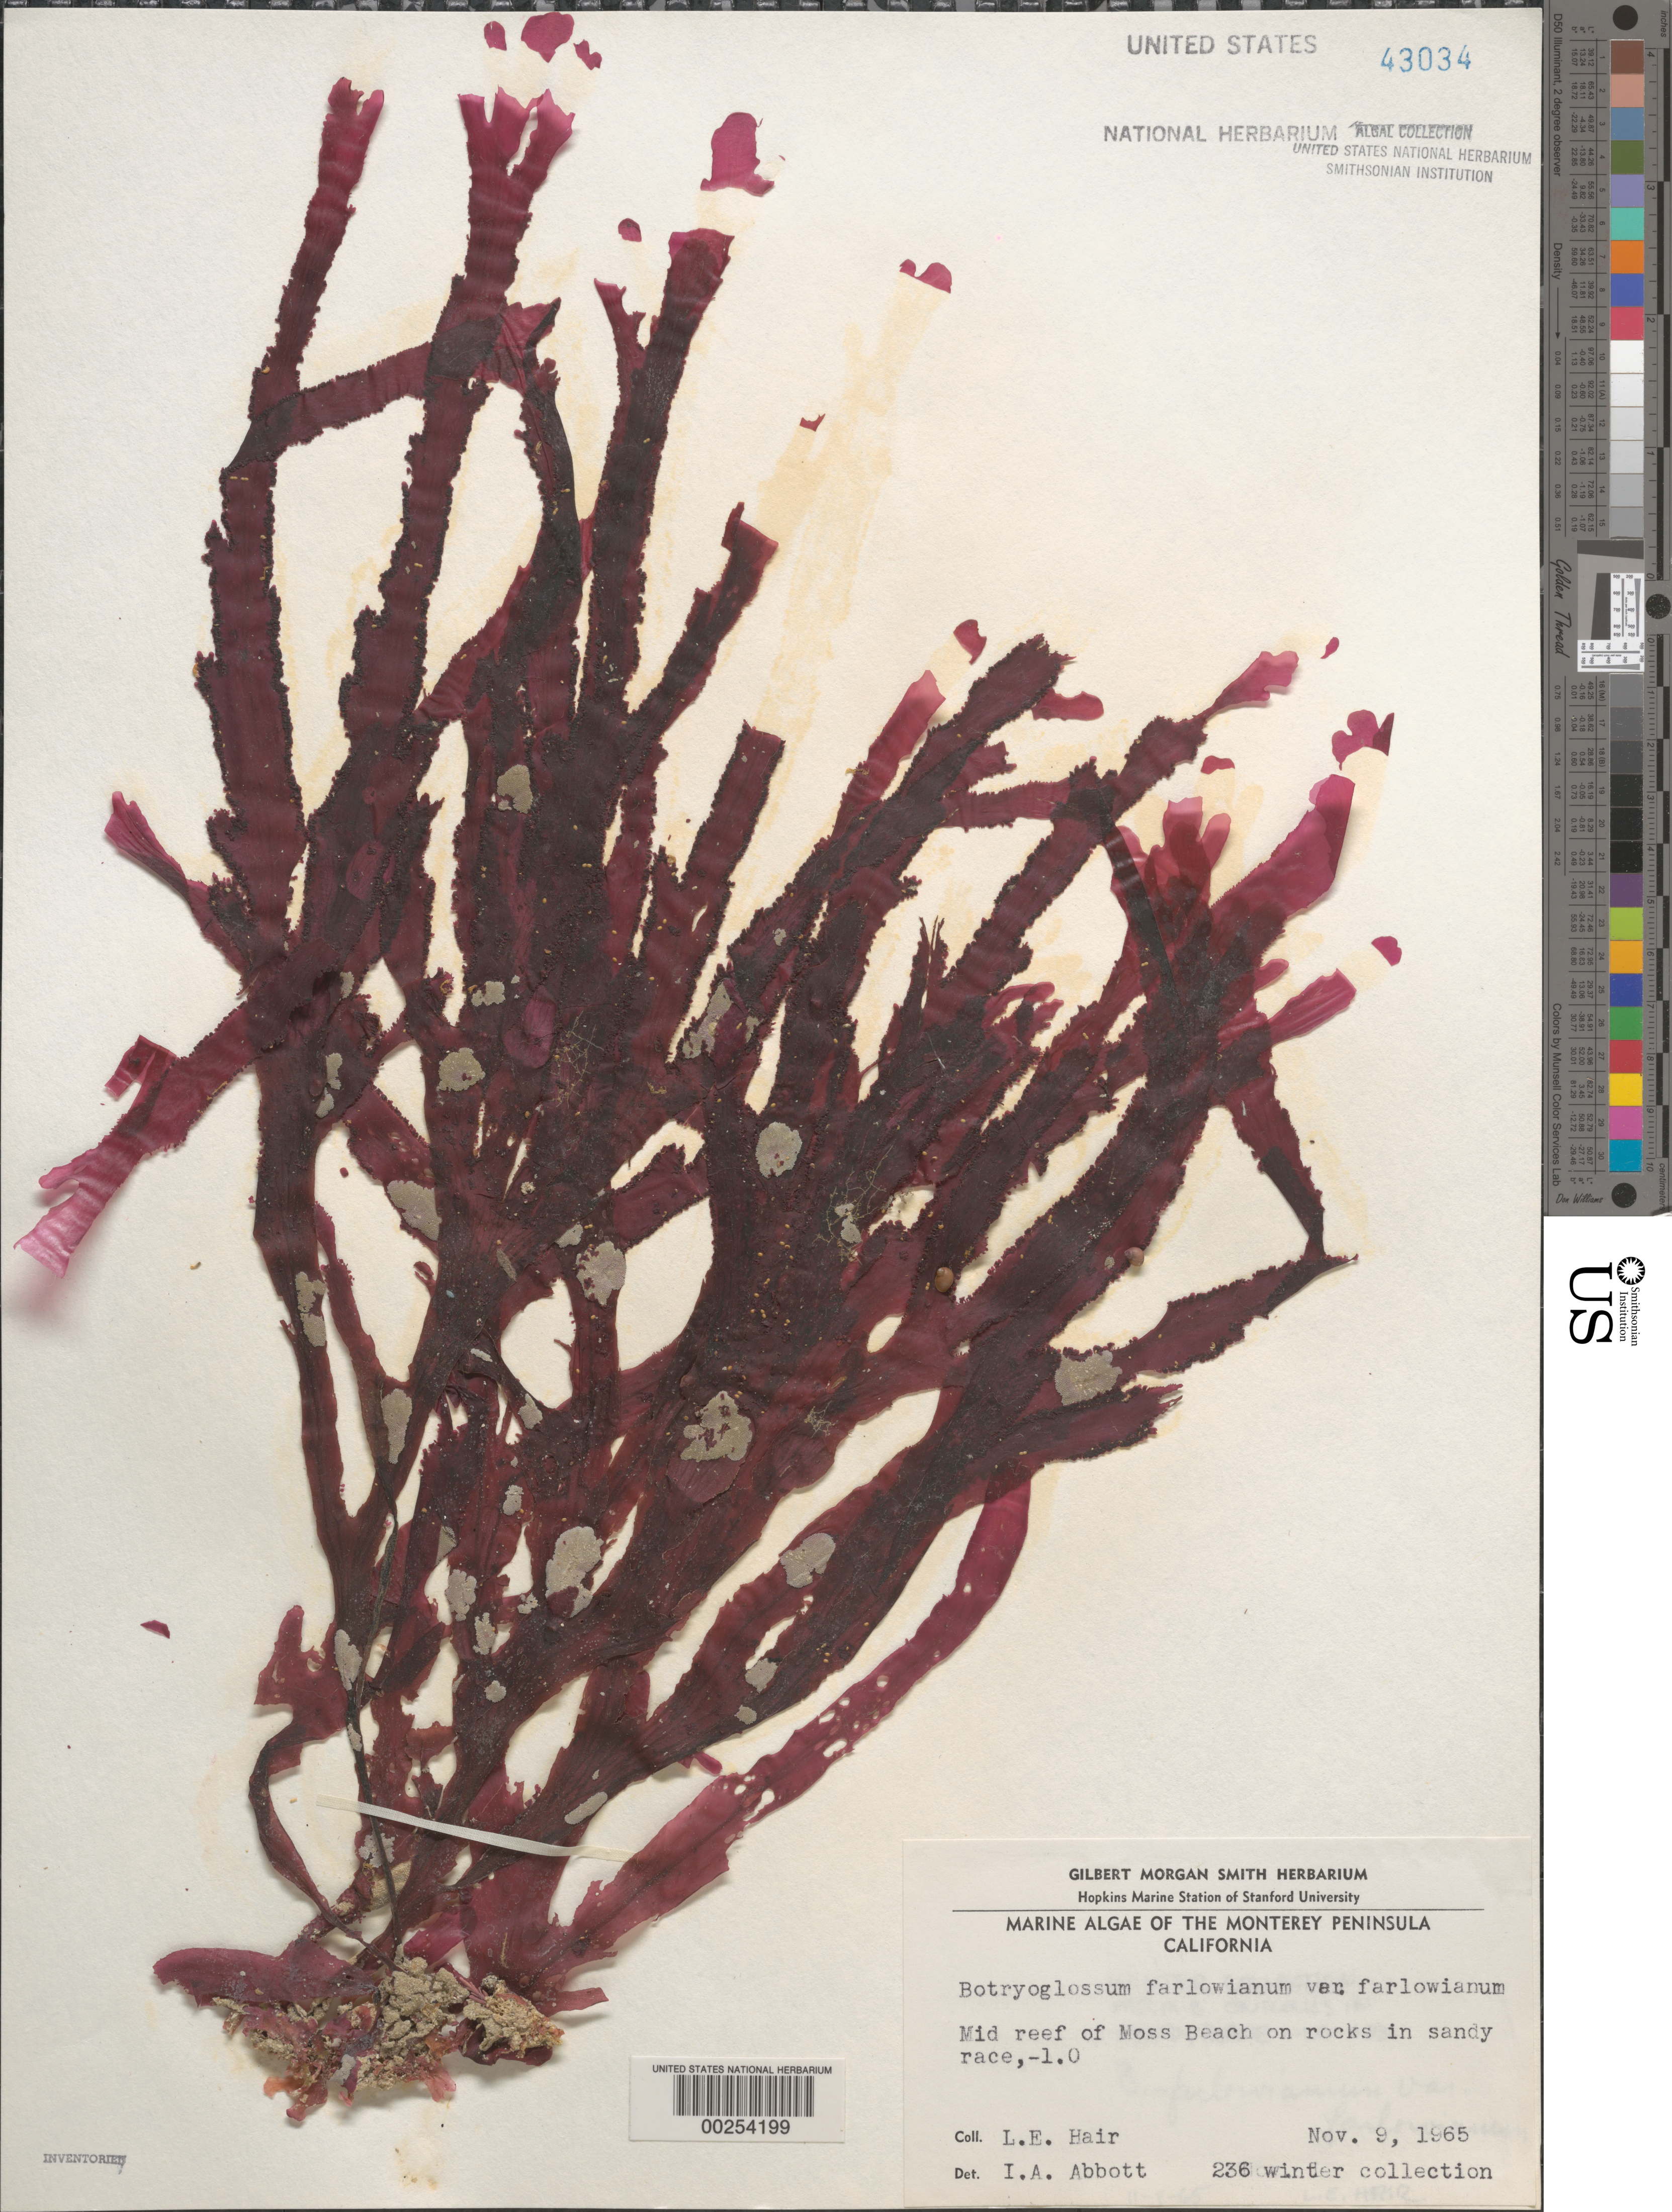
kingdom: Plantae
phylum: Rhodophyta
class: Florideophyceae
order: Ceramiales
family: Delesseriaceae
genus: Botryoglossum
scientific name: Botryoglossum farlowianum var. farlowianum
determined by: Abbott, Isabella A.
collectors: L. Hair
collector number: Leh 236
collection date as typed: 09 Nov 1965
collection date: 1965-11-09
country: United States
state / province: California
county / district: Monterey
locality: Middle Reef of Moss Beach, Monterey Peninsula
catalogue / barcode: US 43034